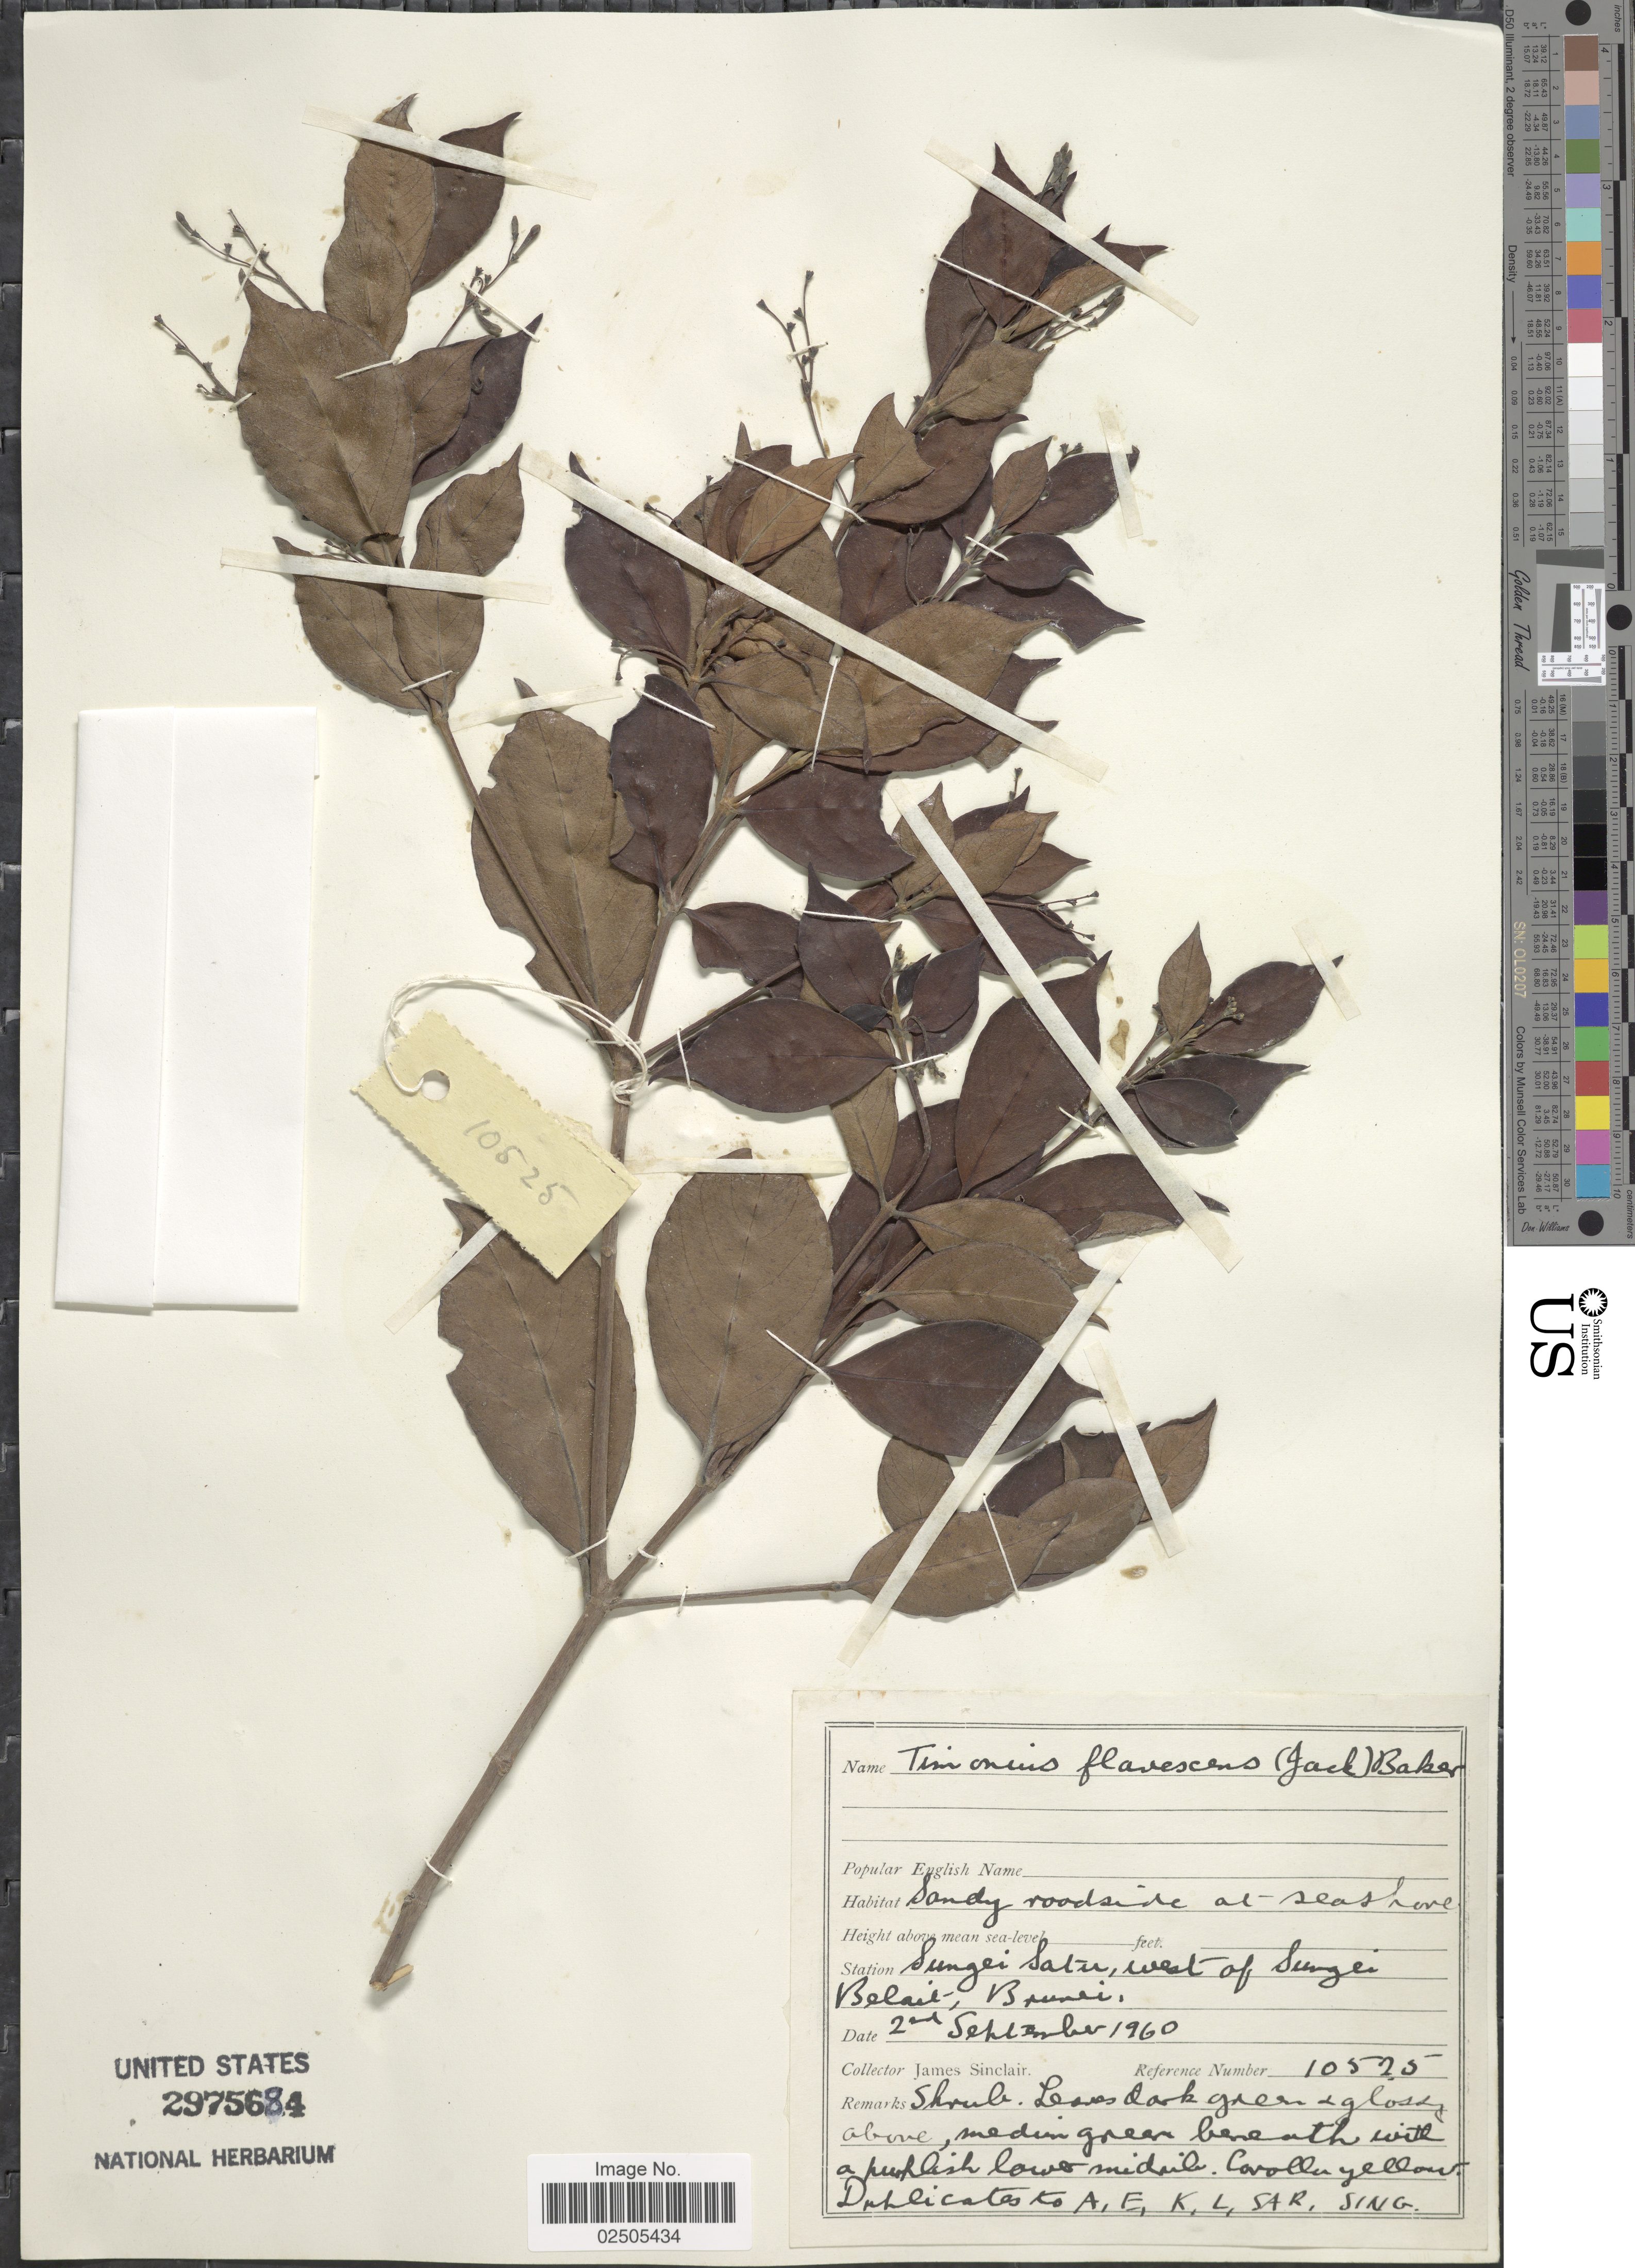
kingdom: Plantae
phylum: Tracheophyta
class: Magnoliopsida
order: Gentianales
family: Rubiaceae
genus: Timonius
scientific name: Timonius flavescens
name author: (Jack) Baker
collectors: J. Sinclair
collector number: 10525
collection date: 1960-09-02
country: Brunei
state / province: Brunei and Muara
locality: Sungei Satu, west of Sungai Belait, Brunei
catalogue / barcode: US 2975684